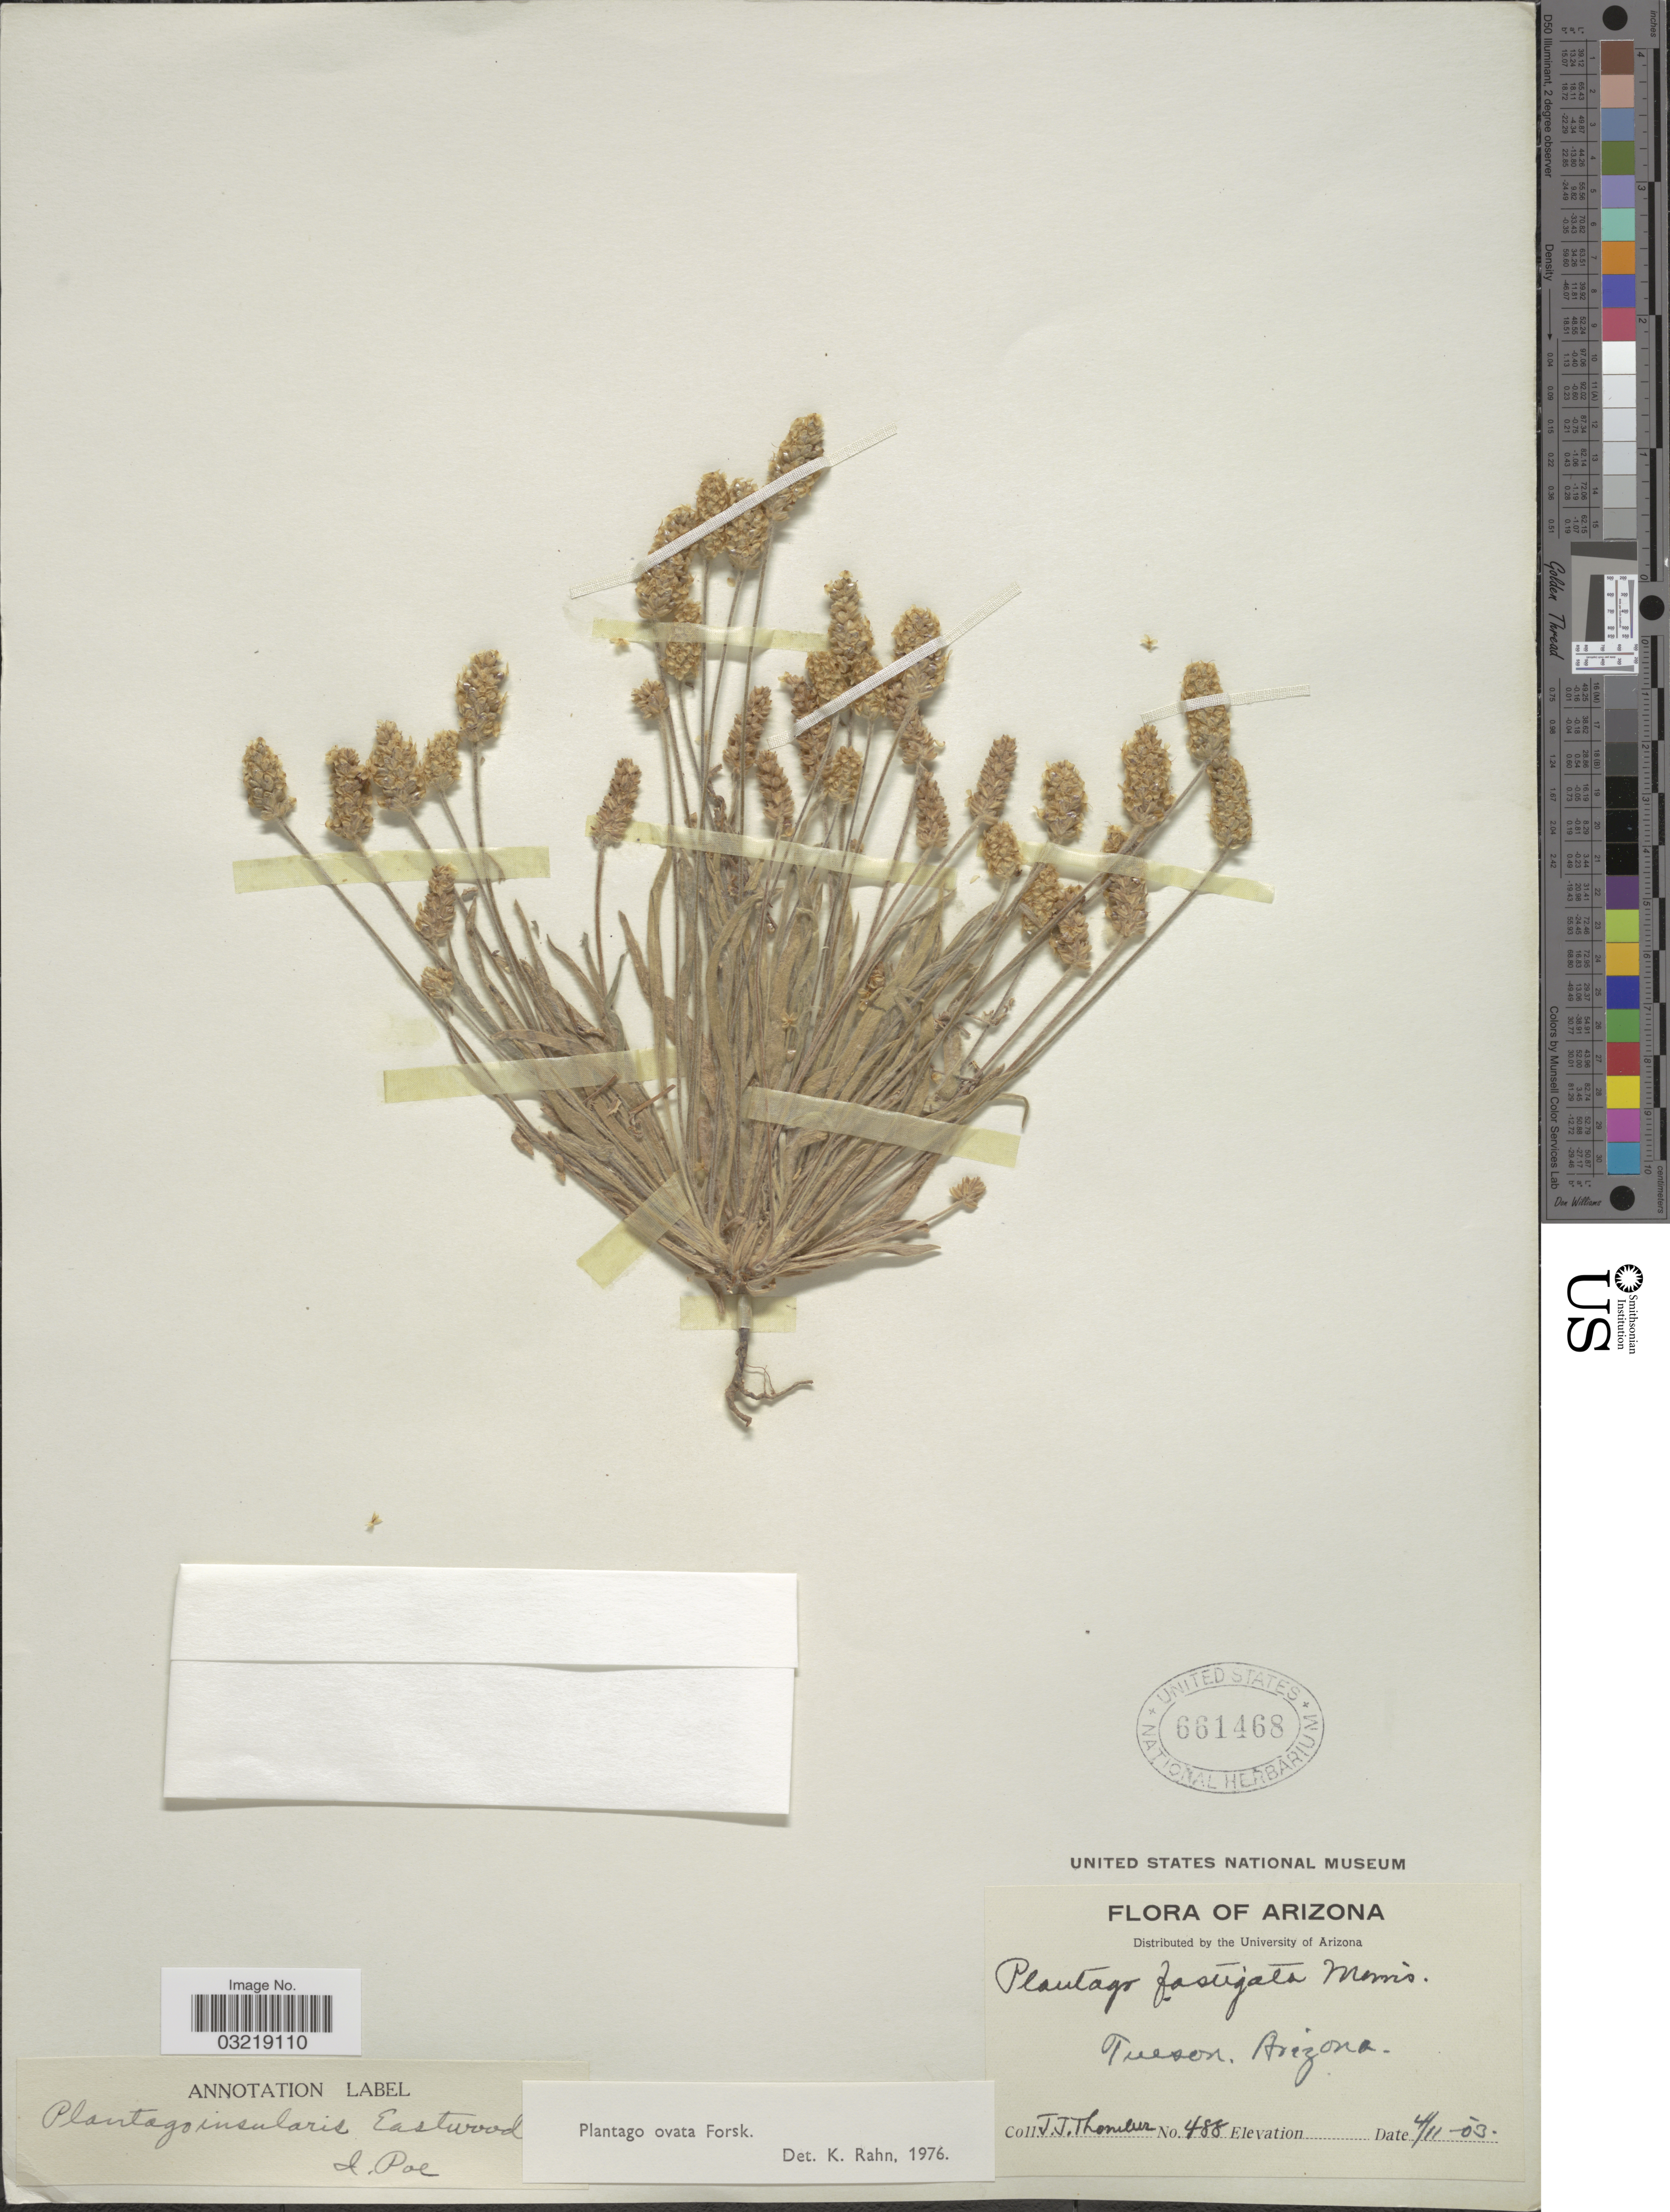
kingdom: Plantae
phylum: Tracheophyta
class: Magnoliopsida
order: Lamiales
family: Plantaginaceae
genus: Plantago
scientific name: Plantago ovata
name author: Forssk.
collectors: J. Thornber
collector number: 488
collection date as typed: Transcribed d/m/y: 11/4/3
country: United States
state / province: Arizona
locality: Tucson.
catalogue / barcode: US 661468